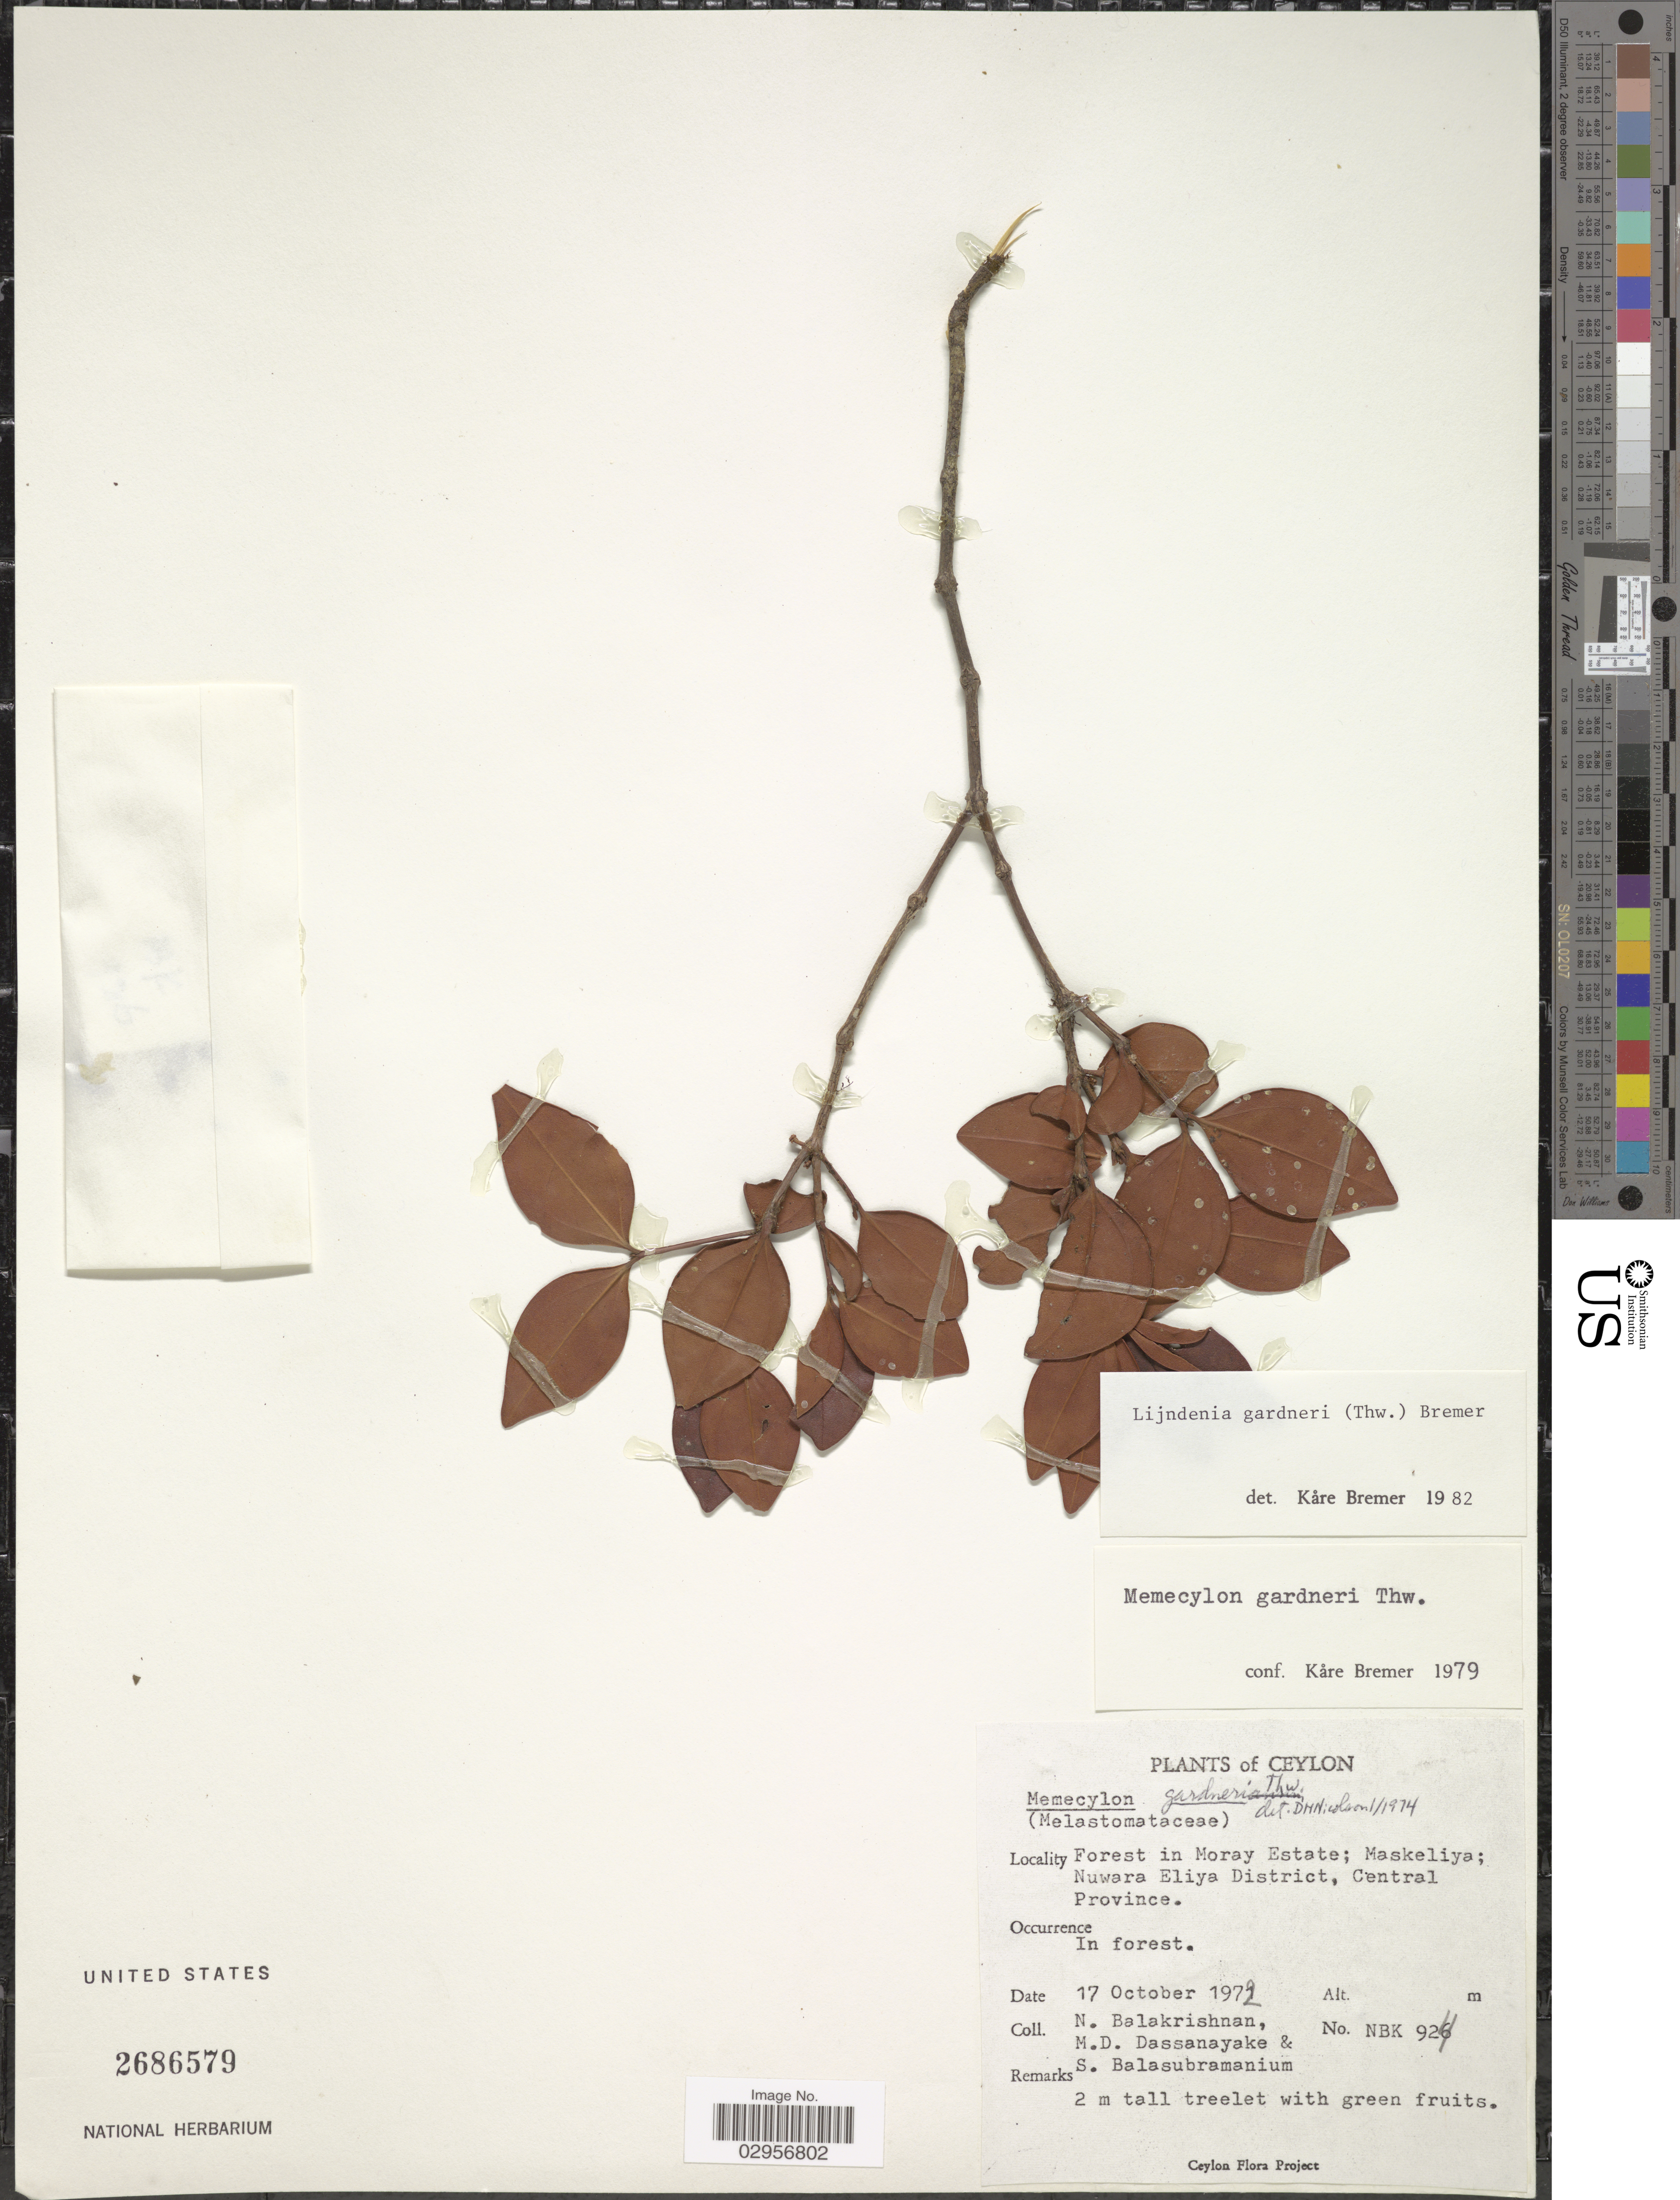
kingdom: Plantae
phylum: Tracheophyta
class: Magnoliopsida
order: Myrtales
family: Melastomataceae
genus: Lijndenia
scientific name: Lijndenia gardneri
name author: K. Bremer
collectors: N. Balakrishnan, M. D. Dassanayake & S. Balasubramanium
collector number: NBK924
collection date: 1972-10-17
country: Sri Lanka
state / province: Central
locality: Ceylon, Forest in Moray Estate; Maskeliya; Nuwara Eliya District.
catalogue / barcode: US 2686579